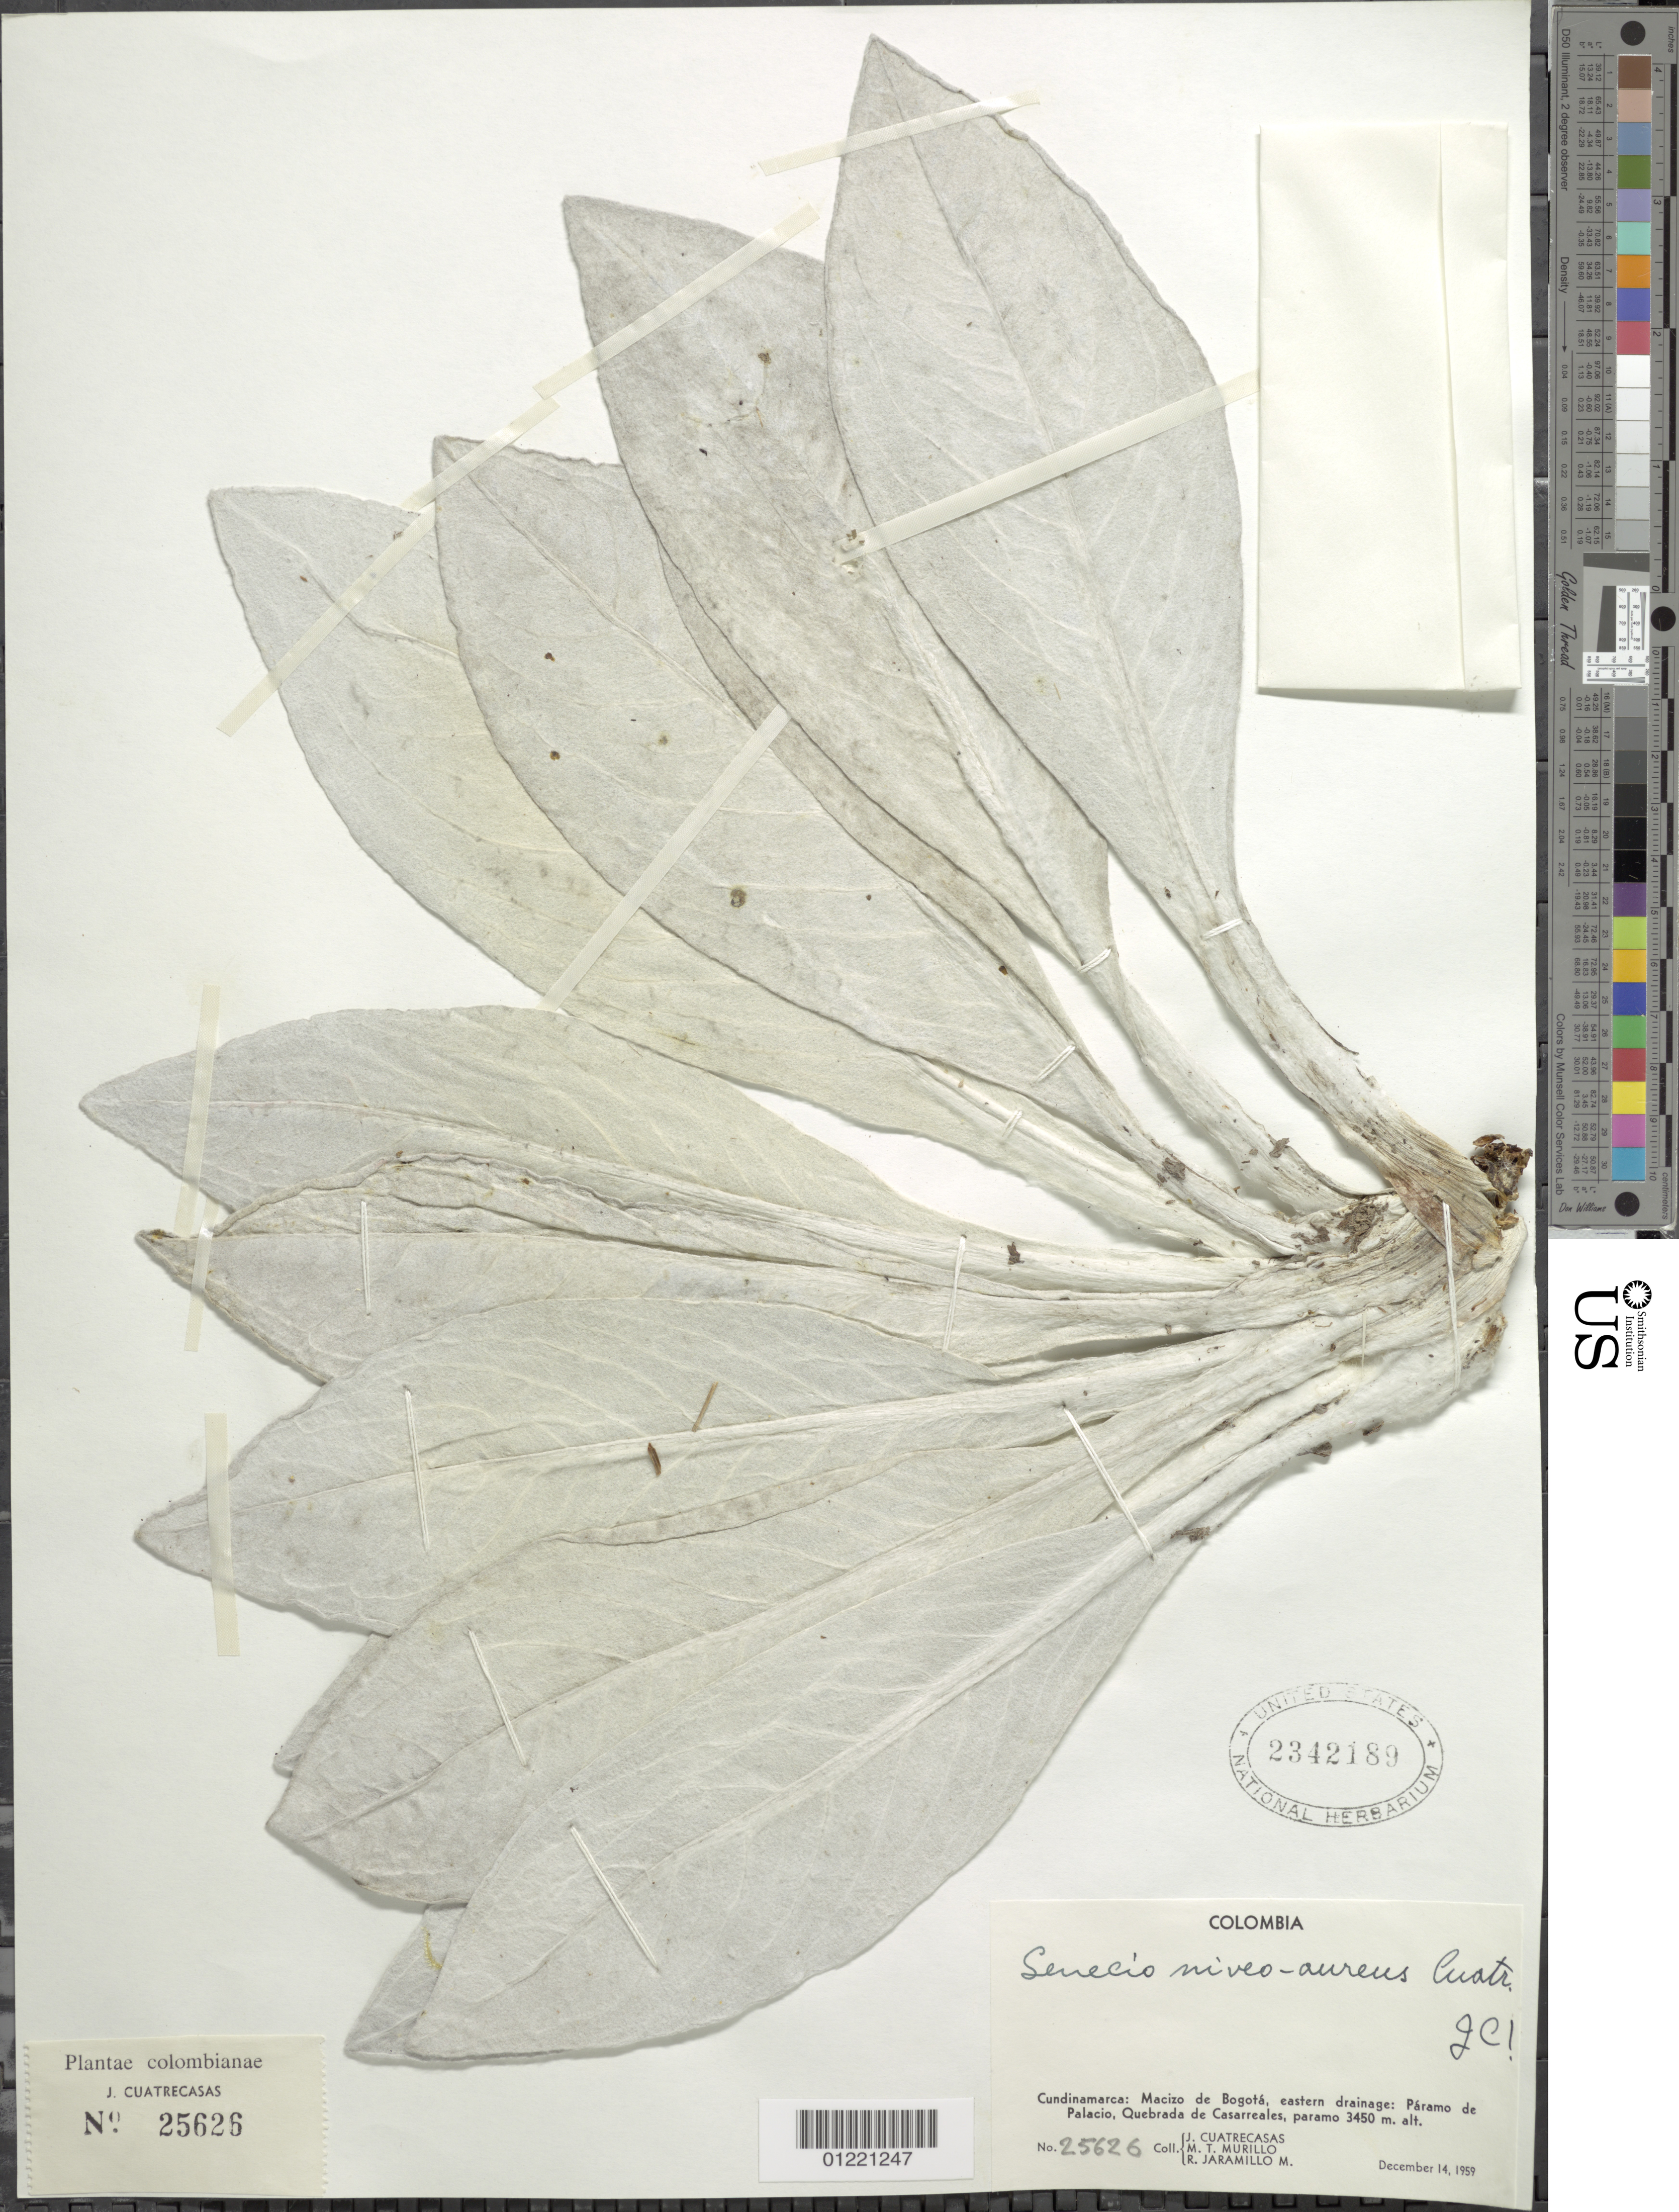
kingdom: Plantae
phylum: Tracheophyta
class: Magnoliopsida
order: Asterales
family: Asteraceae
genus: Senecio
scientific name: Senecio niveo-aureus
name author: Cuatrec.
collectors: J. Cuatrecasas, M. Murillo & R. Jaramillo M.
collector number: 25626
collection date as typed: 14-Dec-59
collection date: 1959-12-14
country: Colombia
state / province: Cundinamarca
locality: Cundinamarca: Macizo de Bogotá, eastern drainage: Páramo de Palacio, Quebrada de Casarreales.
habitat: paramo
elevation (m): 3450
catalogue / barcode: US 2342189